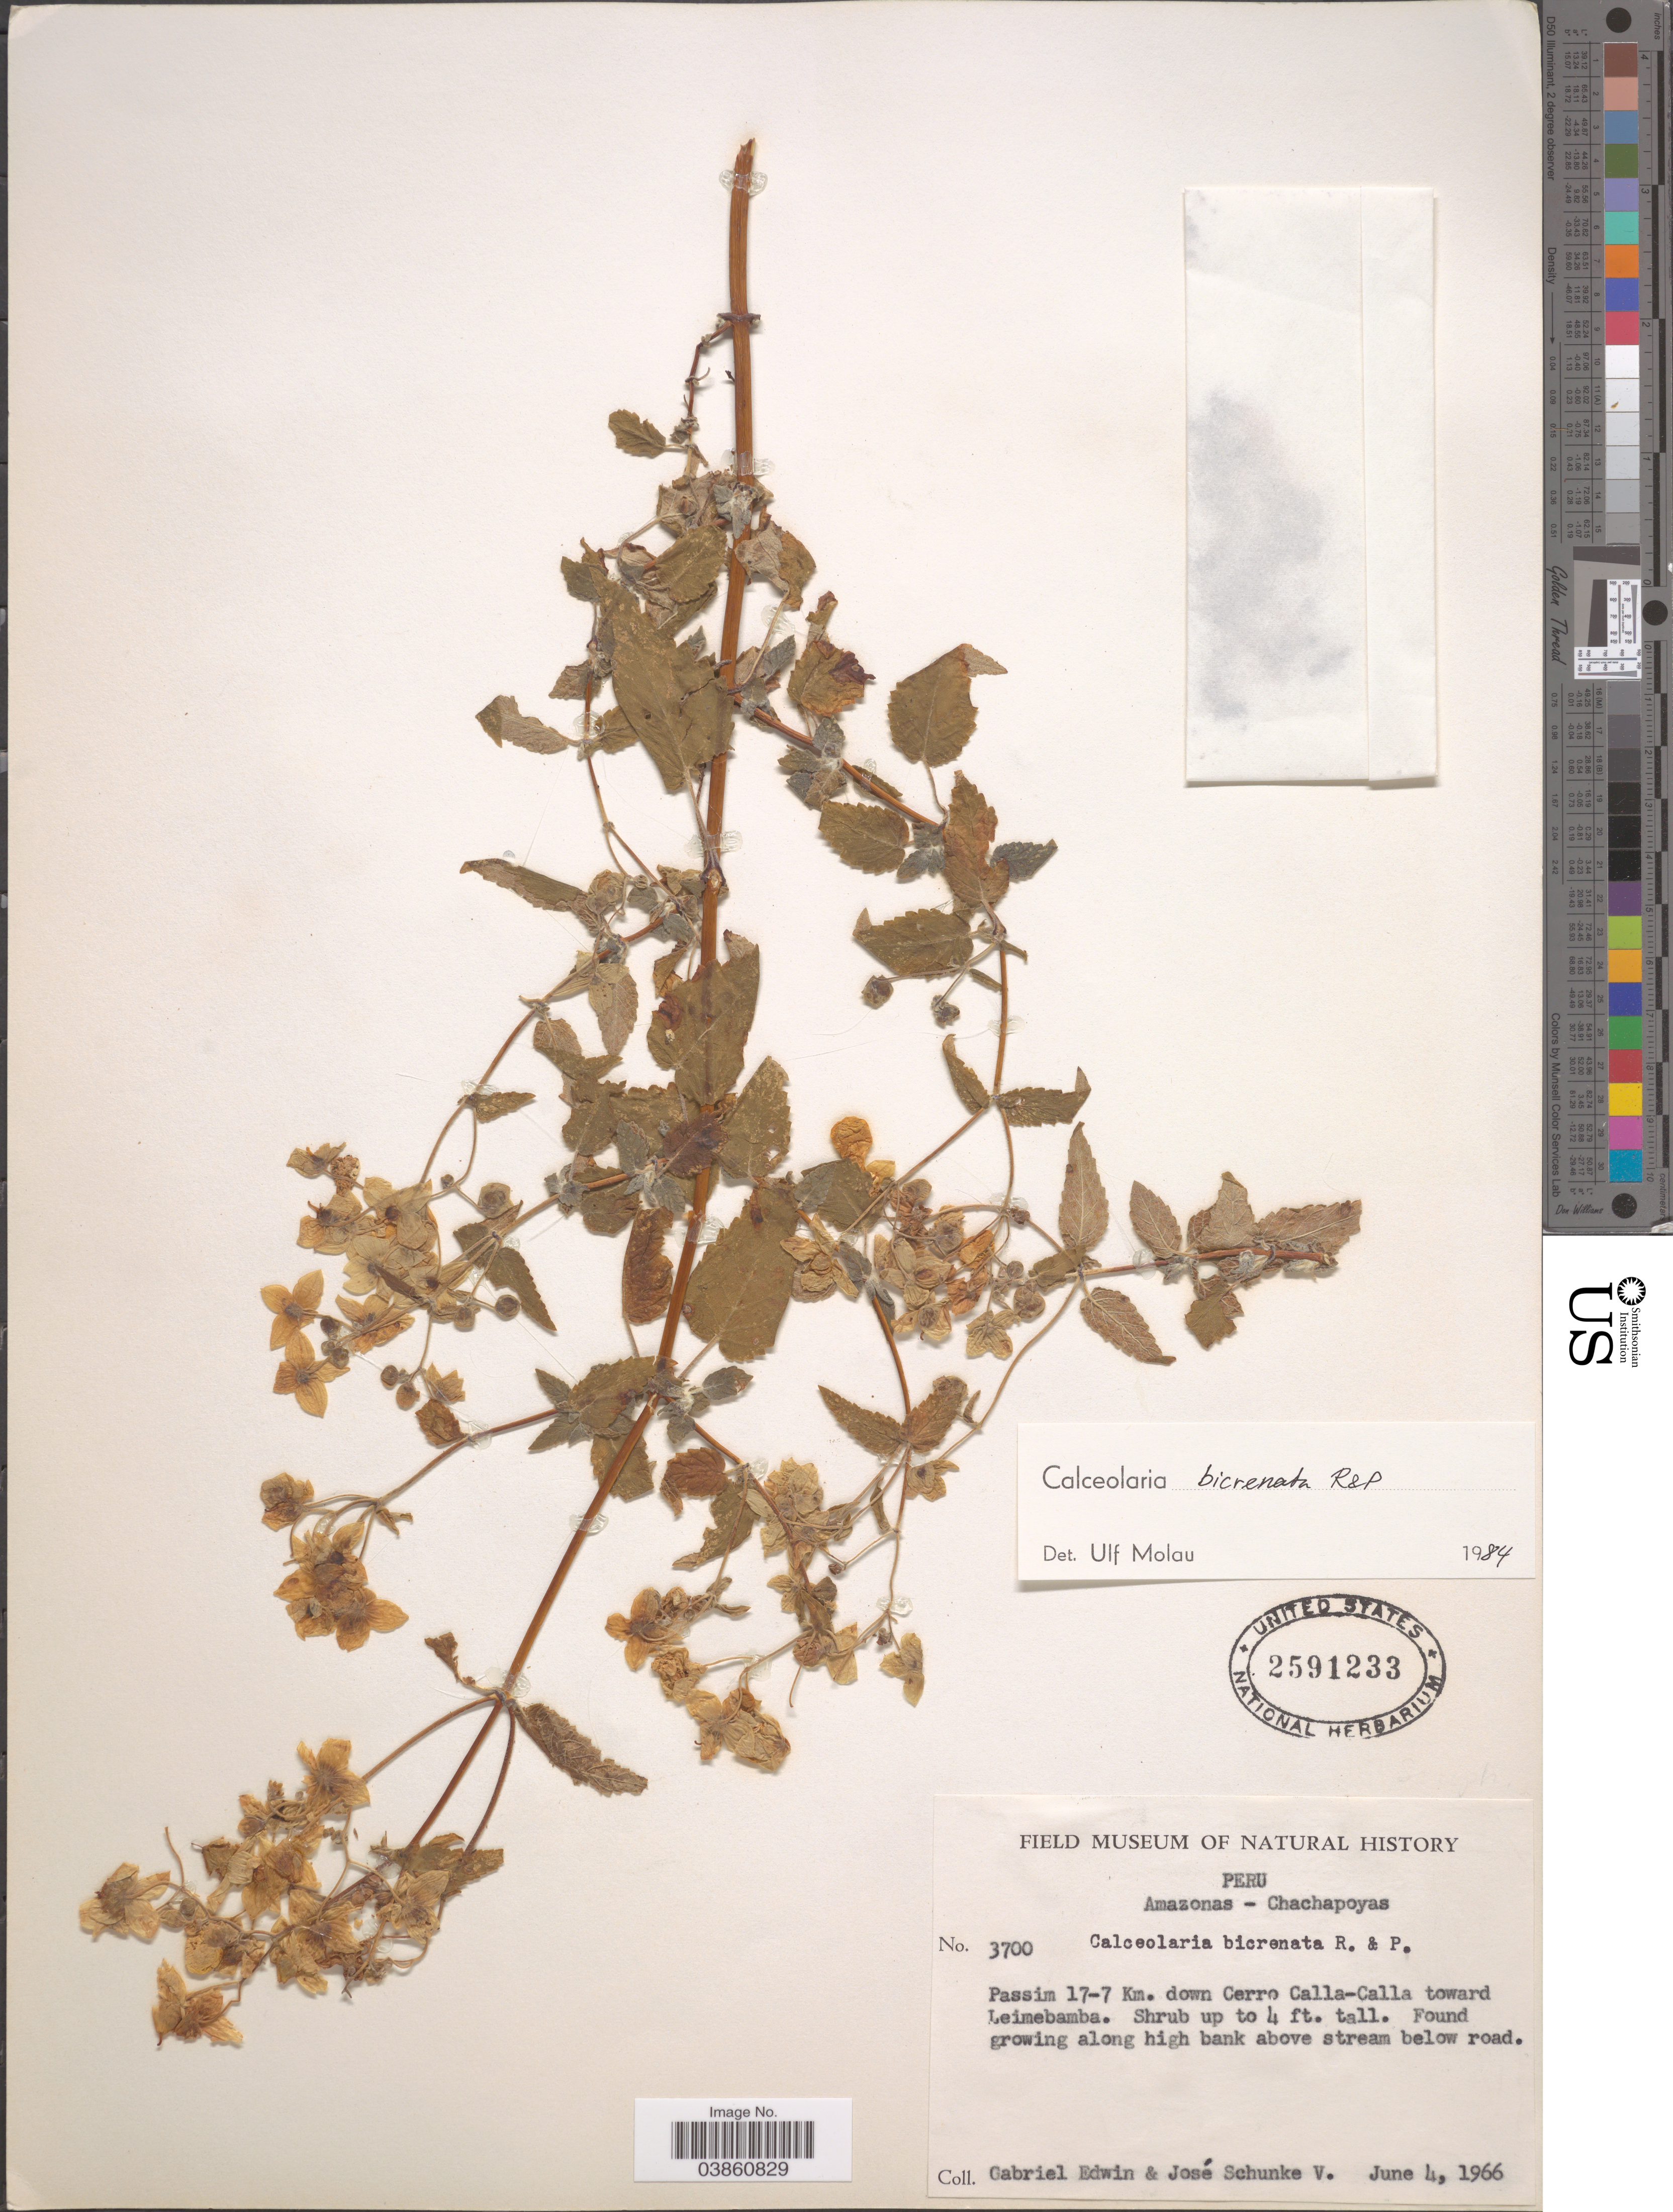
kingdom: Plantae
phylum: Tracheophyta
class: Magnoliopsida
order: Lamiales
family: Calceolariaceae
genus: Calceolaria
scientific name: Calceolaria bicrenata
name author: Ruiz & Pav.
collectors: G. Edwin & J. Schunke Vigo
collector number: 3700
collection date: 1966-06-04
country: Peru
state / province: Amazonas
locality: Chachapoyas. Passim 17-7 Km. down Cerro Calla-Calla toward Leimebamba.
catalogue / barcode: US 2591233